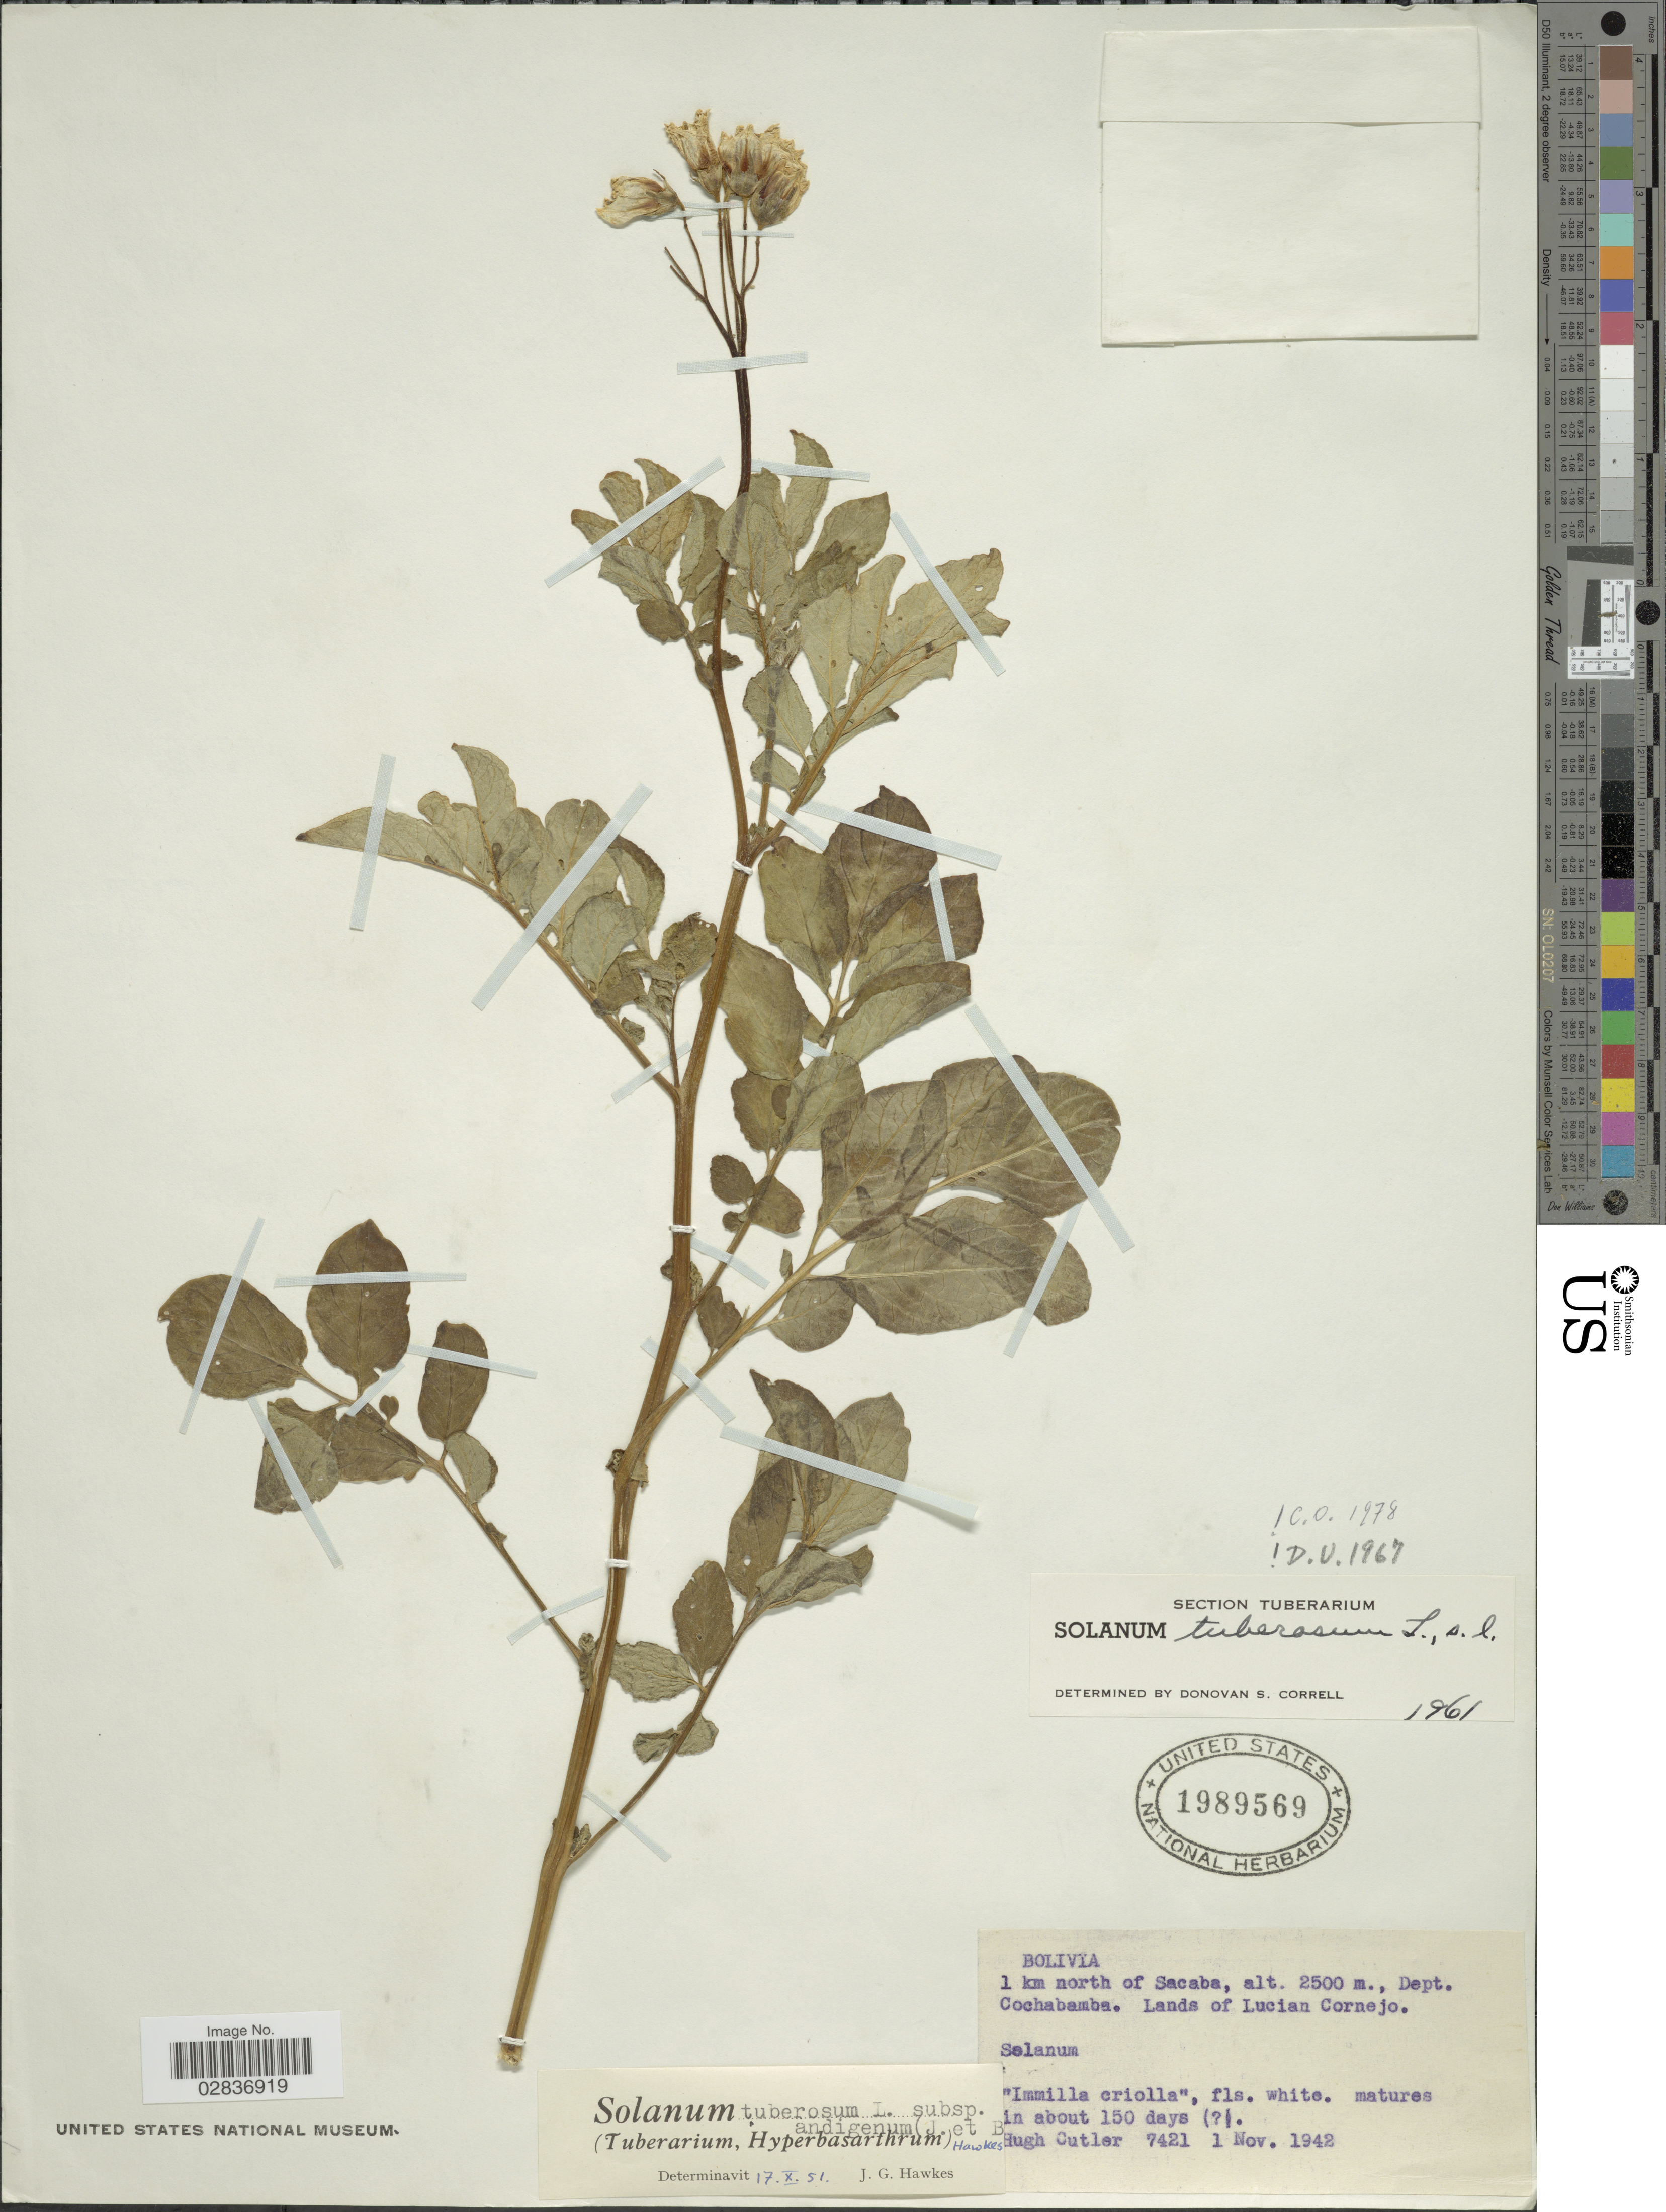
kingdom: Plantae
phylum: Tracheophyta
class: Magnoliopsida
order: Solanales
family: Solanaceae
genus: Solanum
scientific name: Solanum tuberosum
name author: L.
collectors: H. C. Cutler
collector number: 7421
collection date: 1942-11-01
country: Bolivia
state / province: Cochabamba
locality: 1 km north of Sacaba, Dept. Cochabamba, Lands of Lucian Cornejo.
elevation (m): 2500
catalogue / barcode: US 1989569